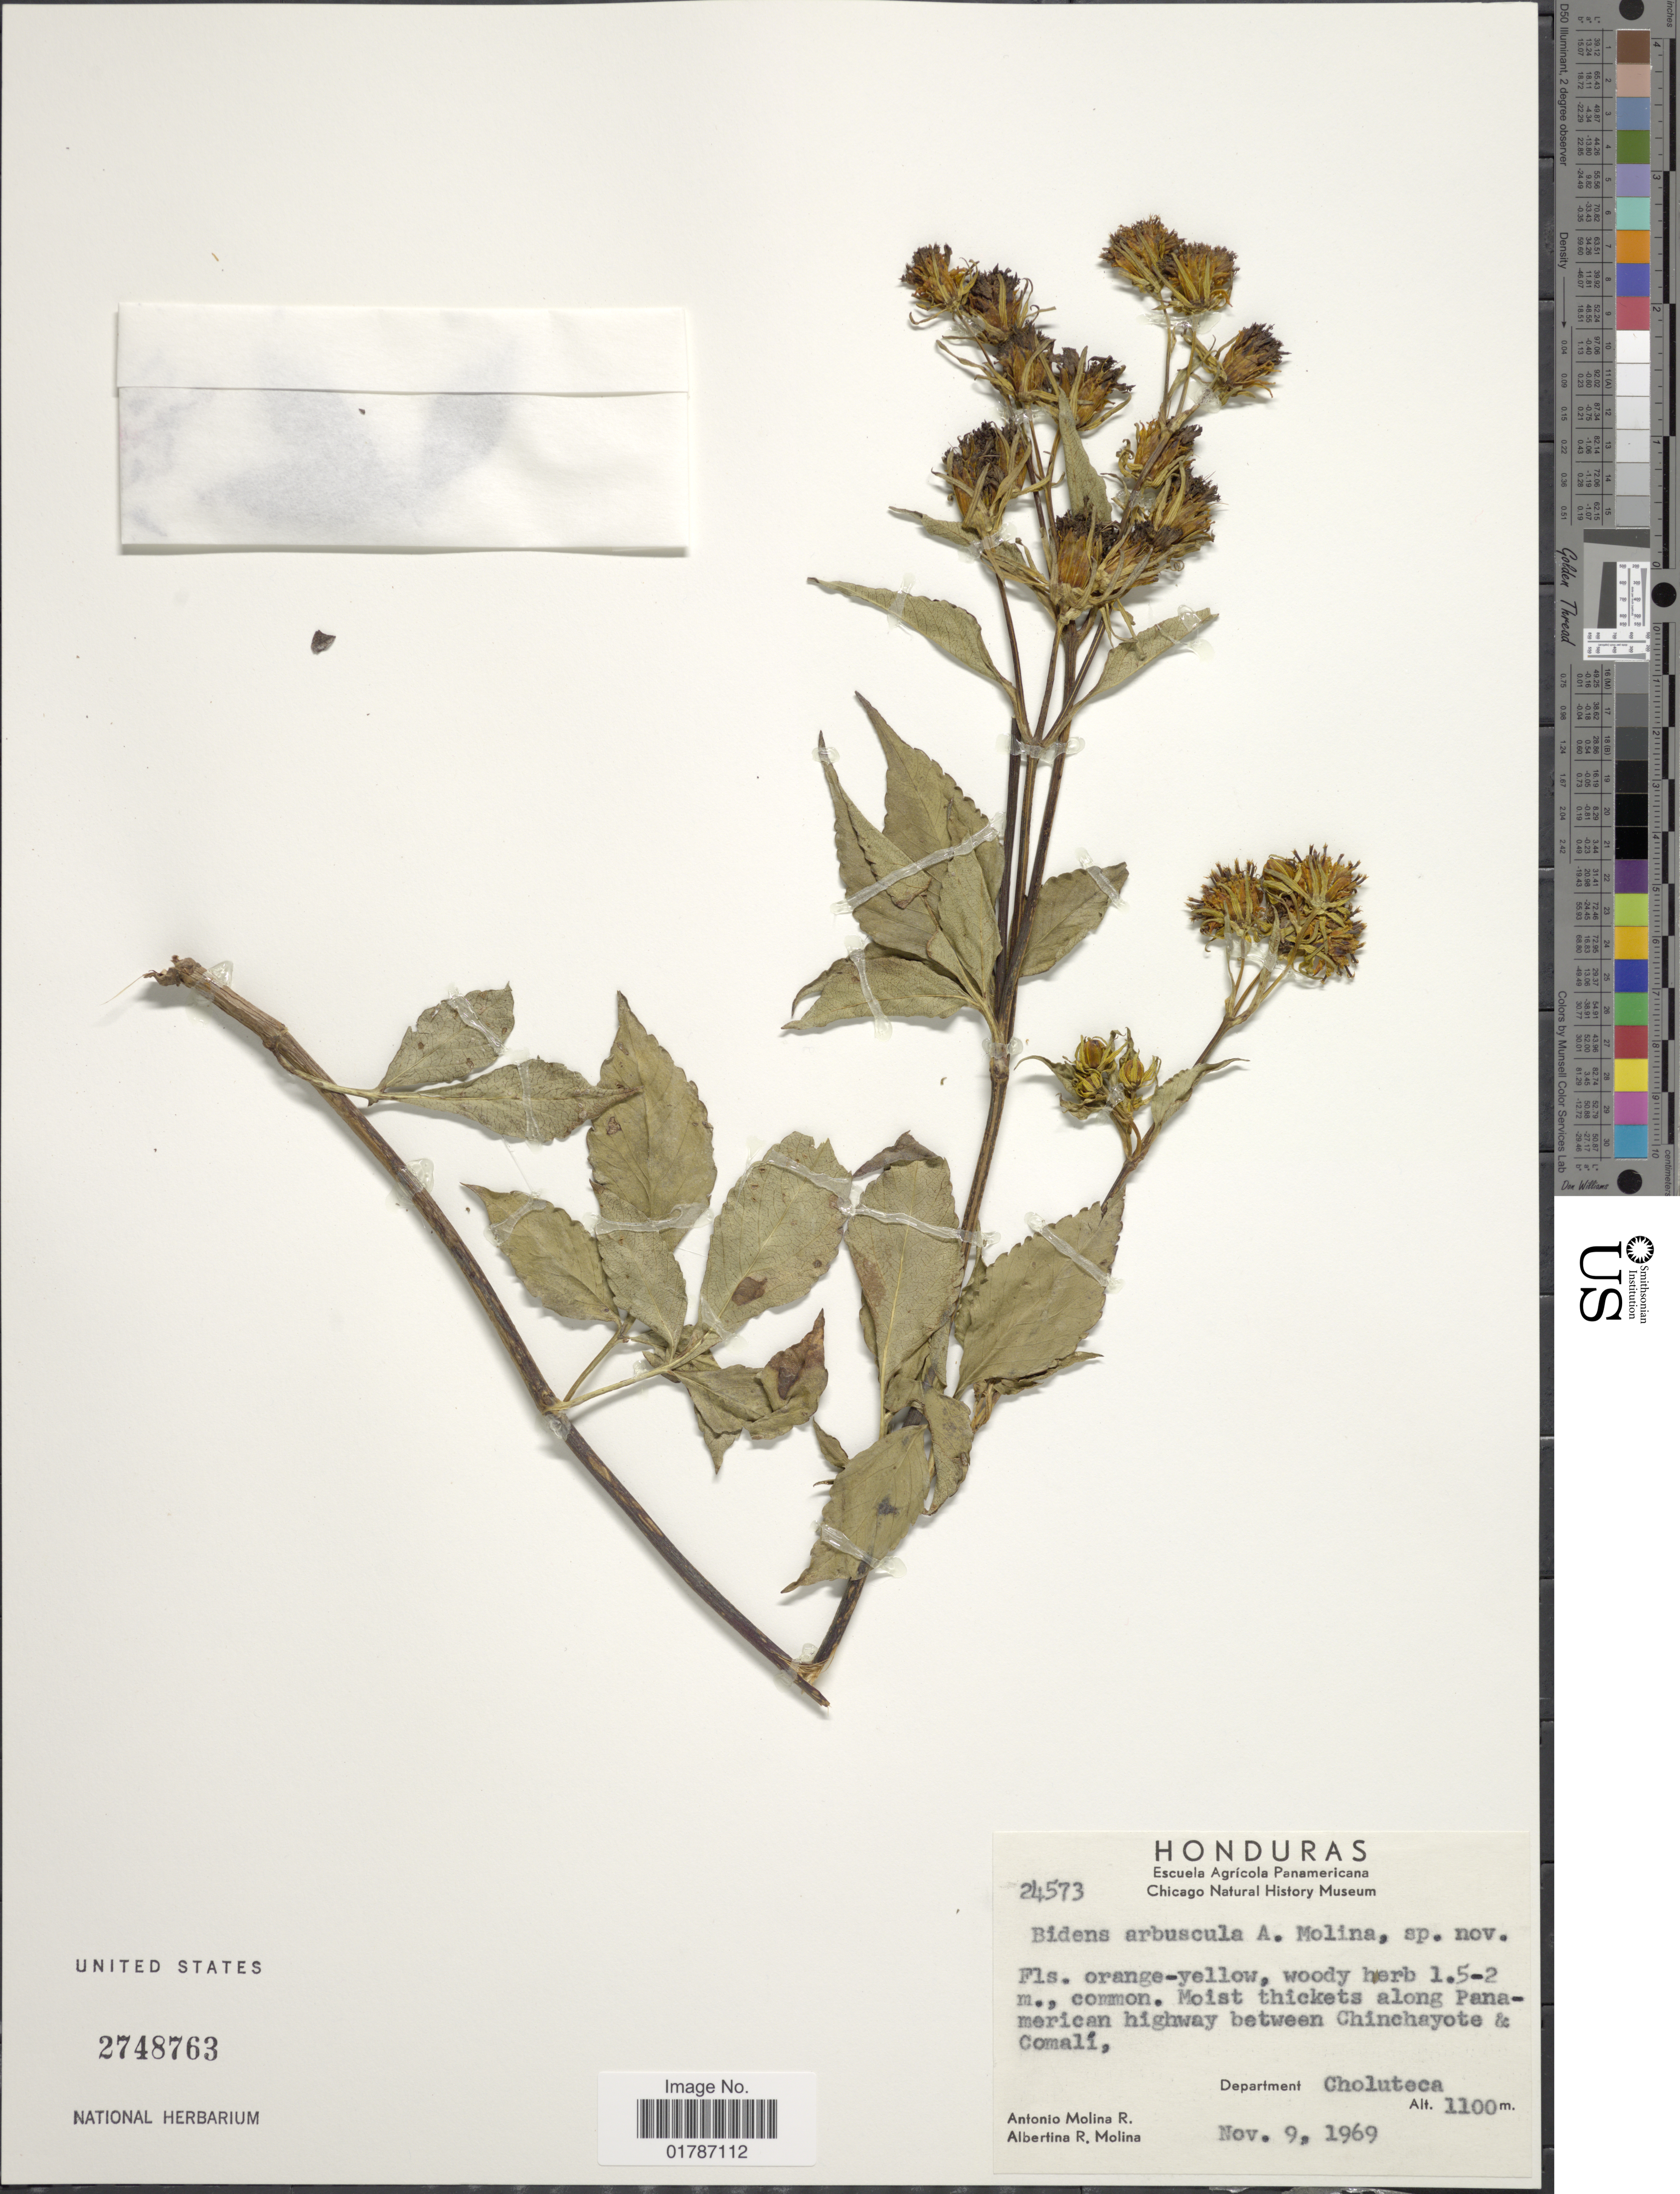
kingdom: Plantae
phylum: Tracheophyta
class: Magnoliopsida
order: Asterales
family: Asteraceae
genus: Bidens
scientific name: Bidens arbuscula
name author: Ant. Molina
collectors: A. Molina R. & A. R. Molina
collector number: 24573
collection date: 1969-11-09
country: Honduras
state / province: Choluteca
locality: Moist thickets along Panamerican highway between Chinchayote & Comali, Department Choluteca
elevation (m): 1100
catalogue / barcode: US 2748763